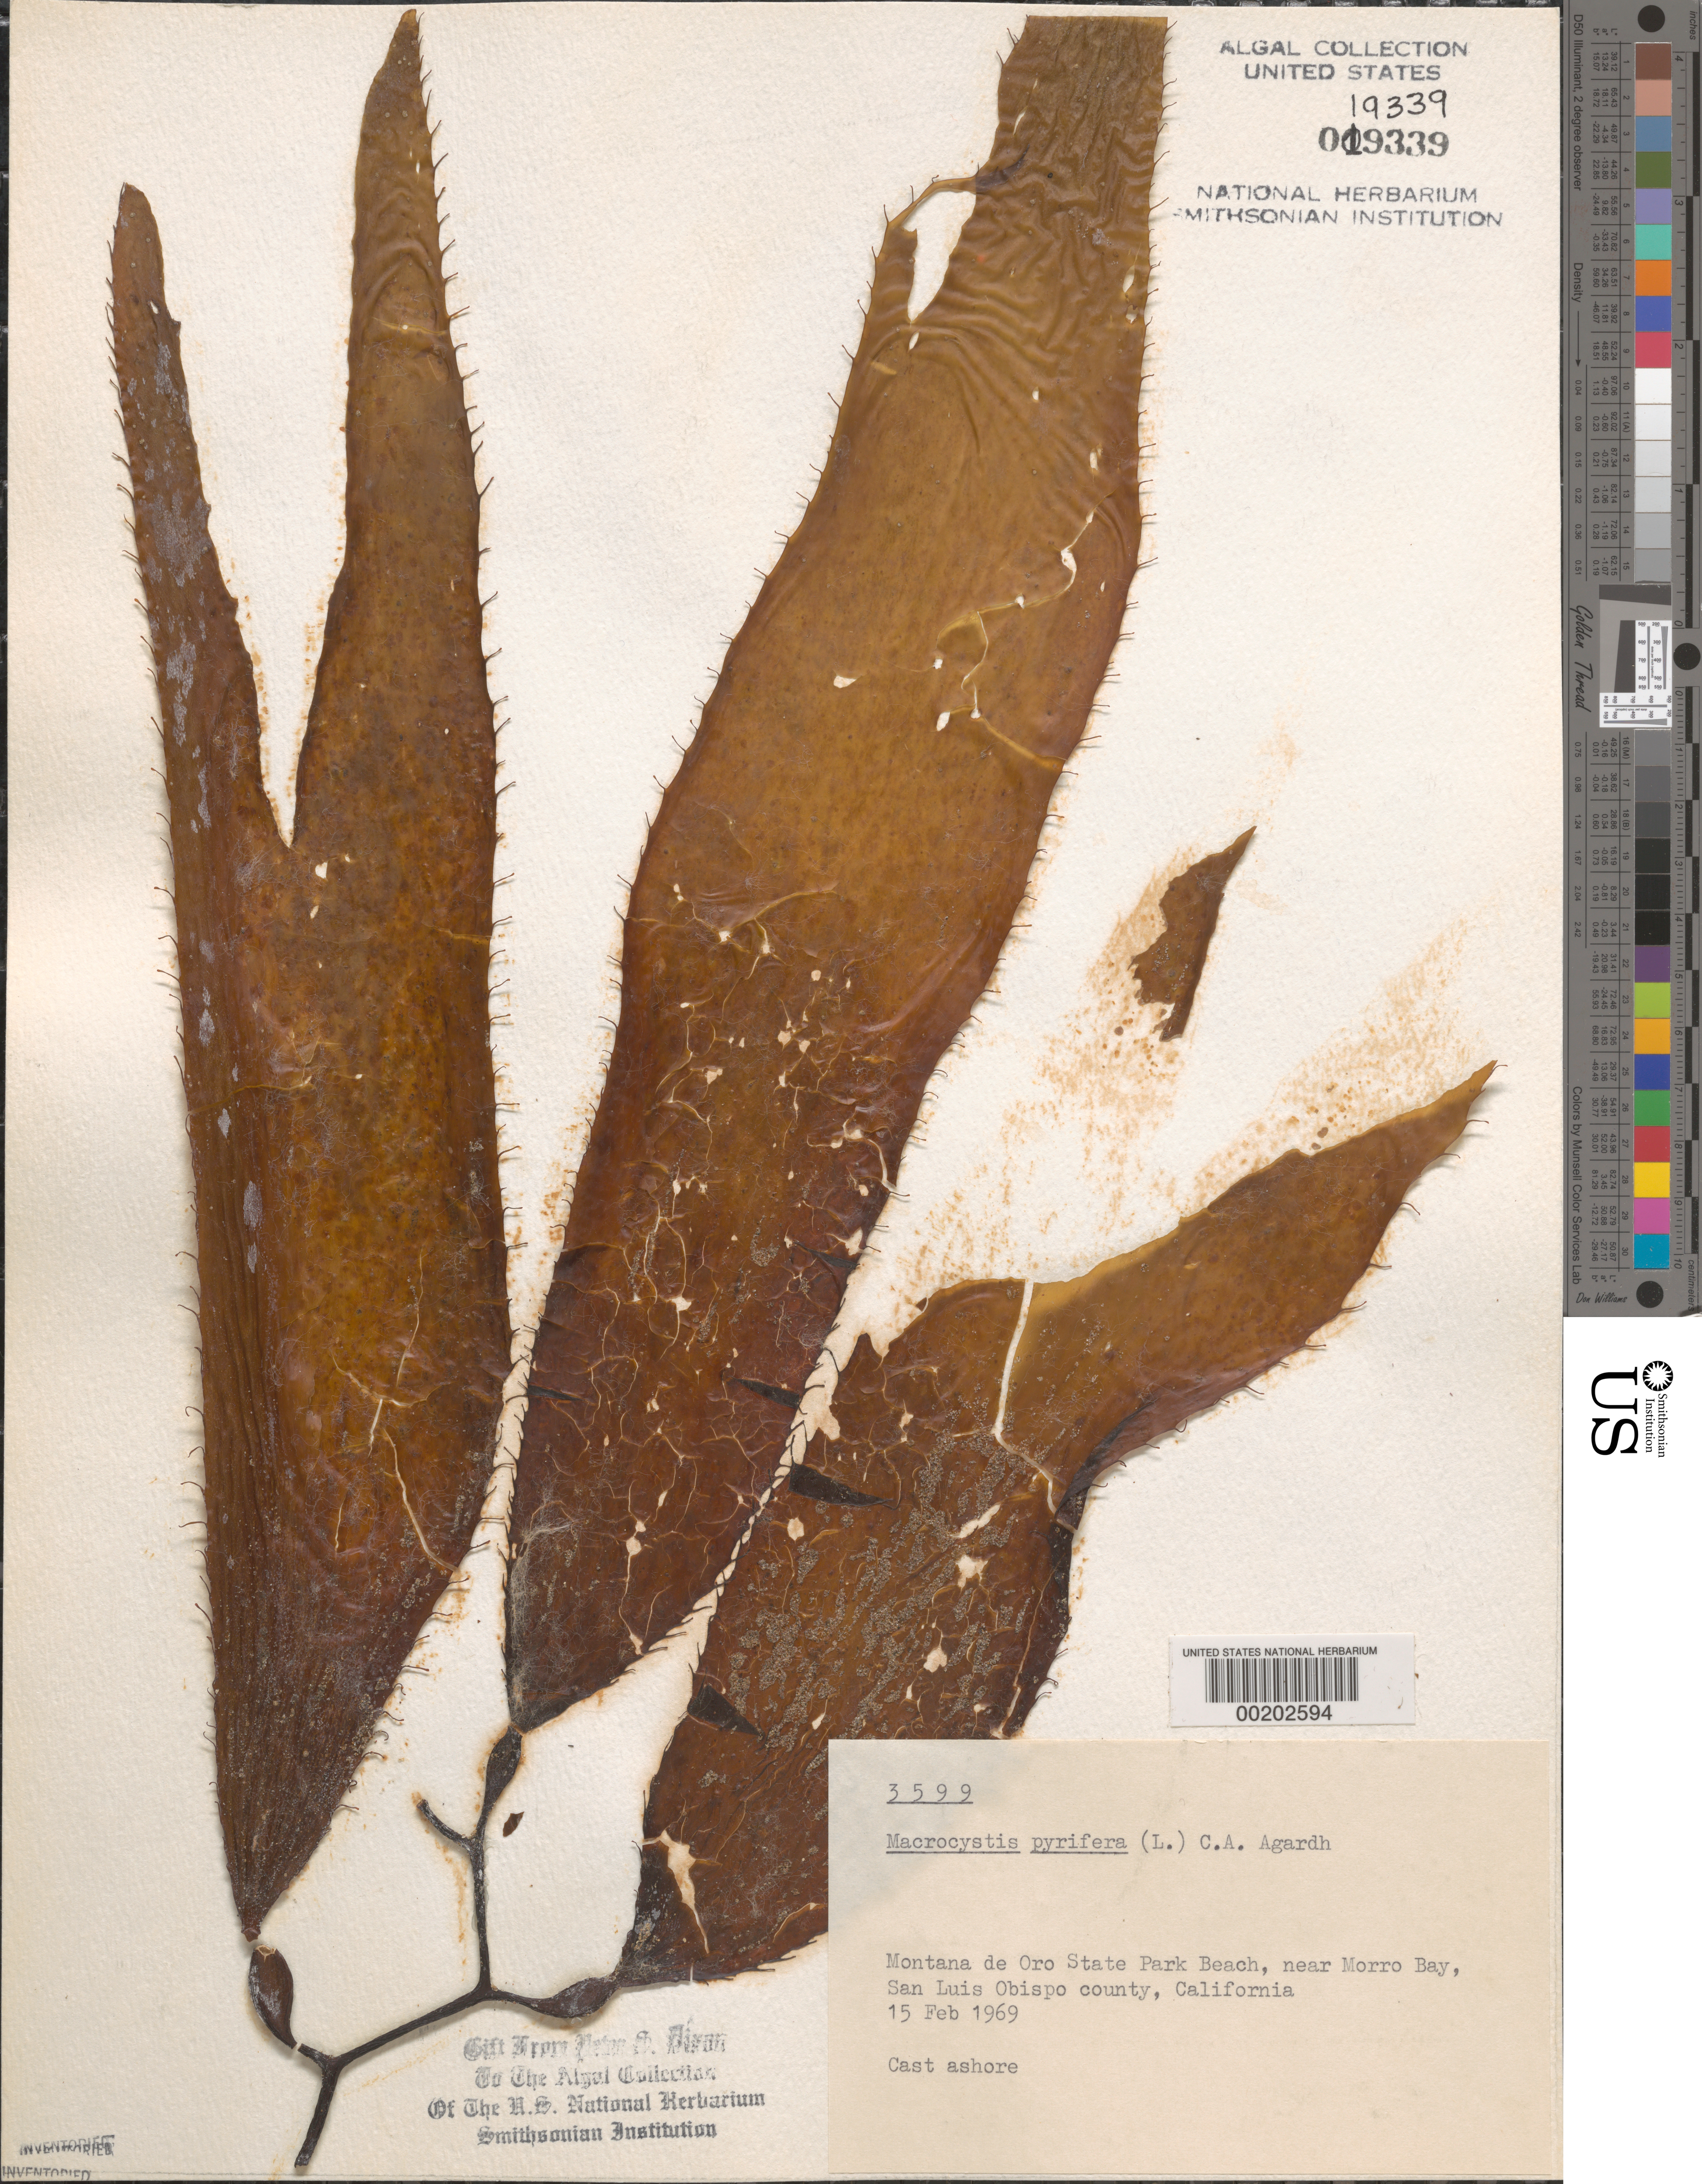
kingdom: Chromista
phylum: Ochrophyta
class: Phaeophyceae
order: Laminariales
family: Laminariaceae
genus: Macrocystis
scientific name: Macrocystis pyrifera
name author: (L.) C. Agardh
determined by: Dixon, P. S.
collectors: P. S. Dixon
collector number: PSD 3599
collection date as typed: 15 Feb 1969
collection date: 1969-02-15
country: United States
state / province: California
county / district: San Luis Obispo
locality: Montana de Oro State Park Beach, near Morro Bay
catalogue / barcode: US 19339